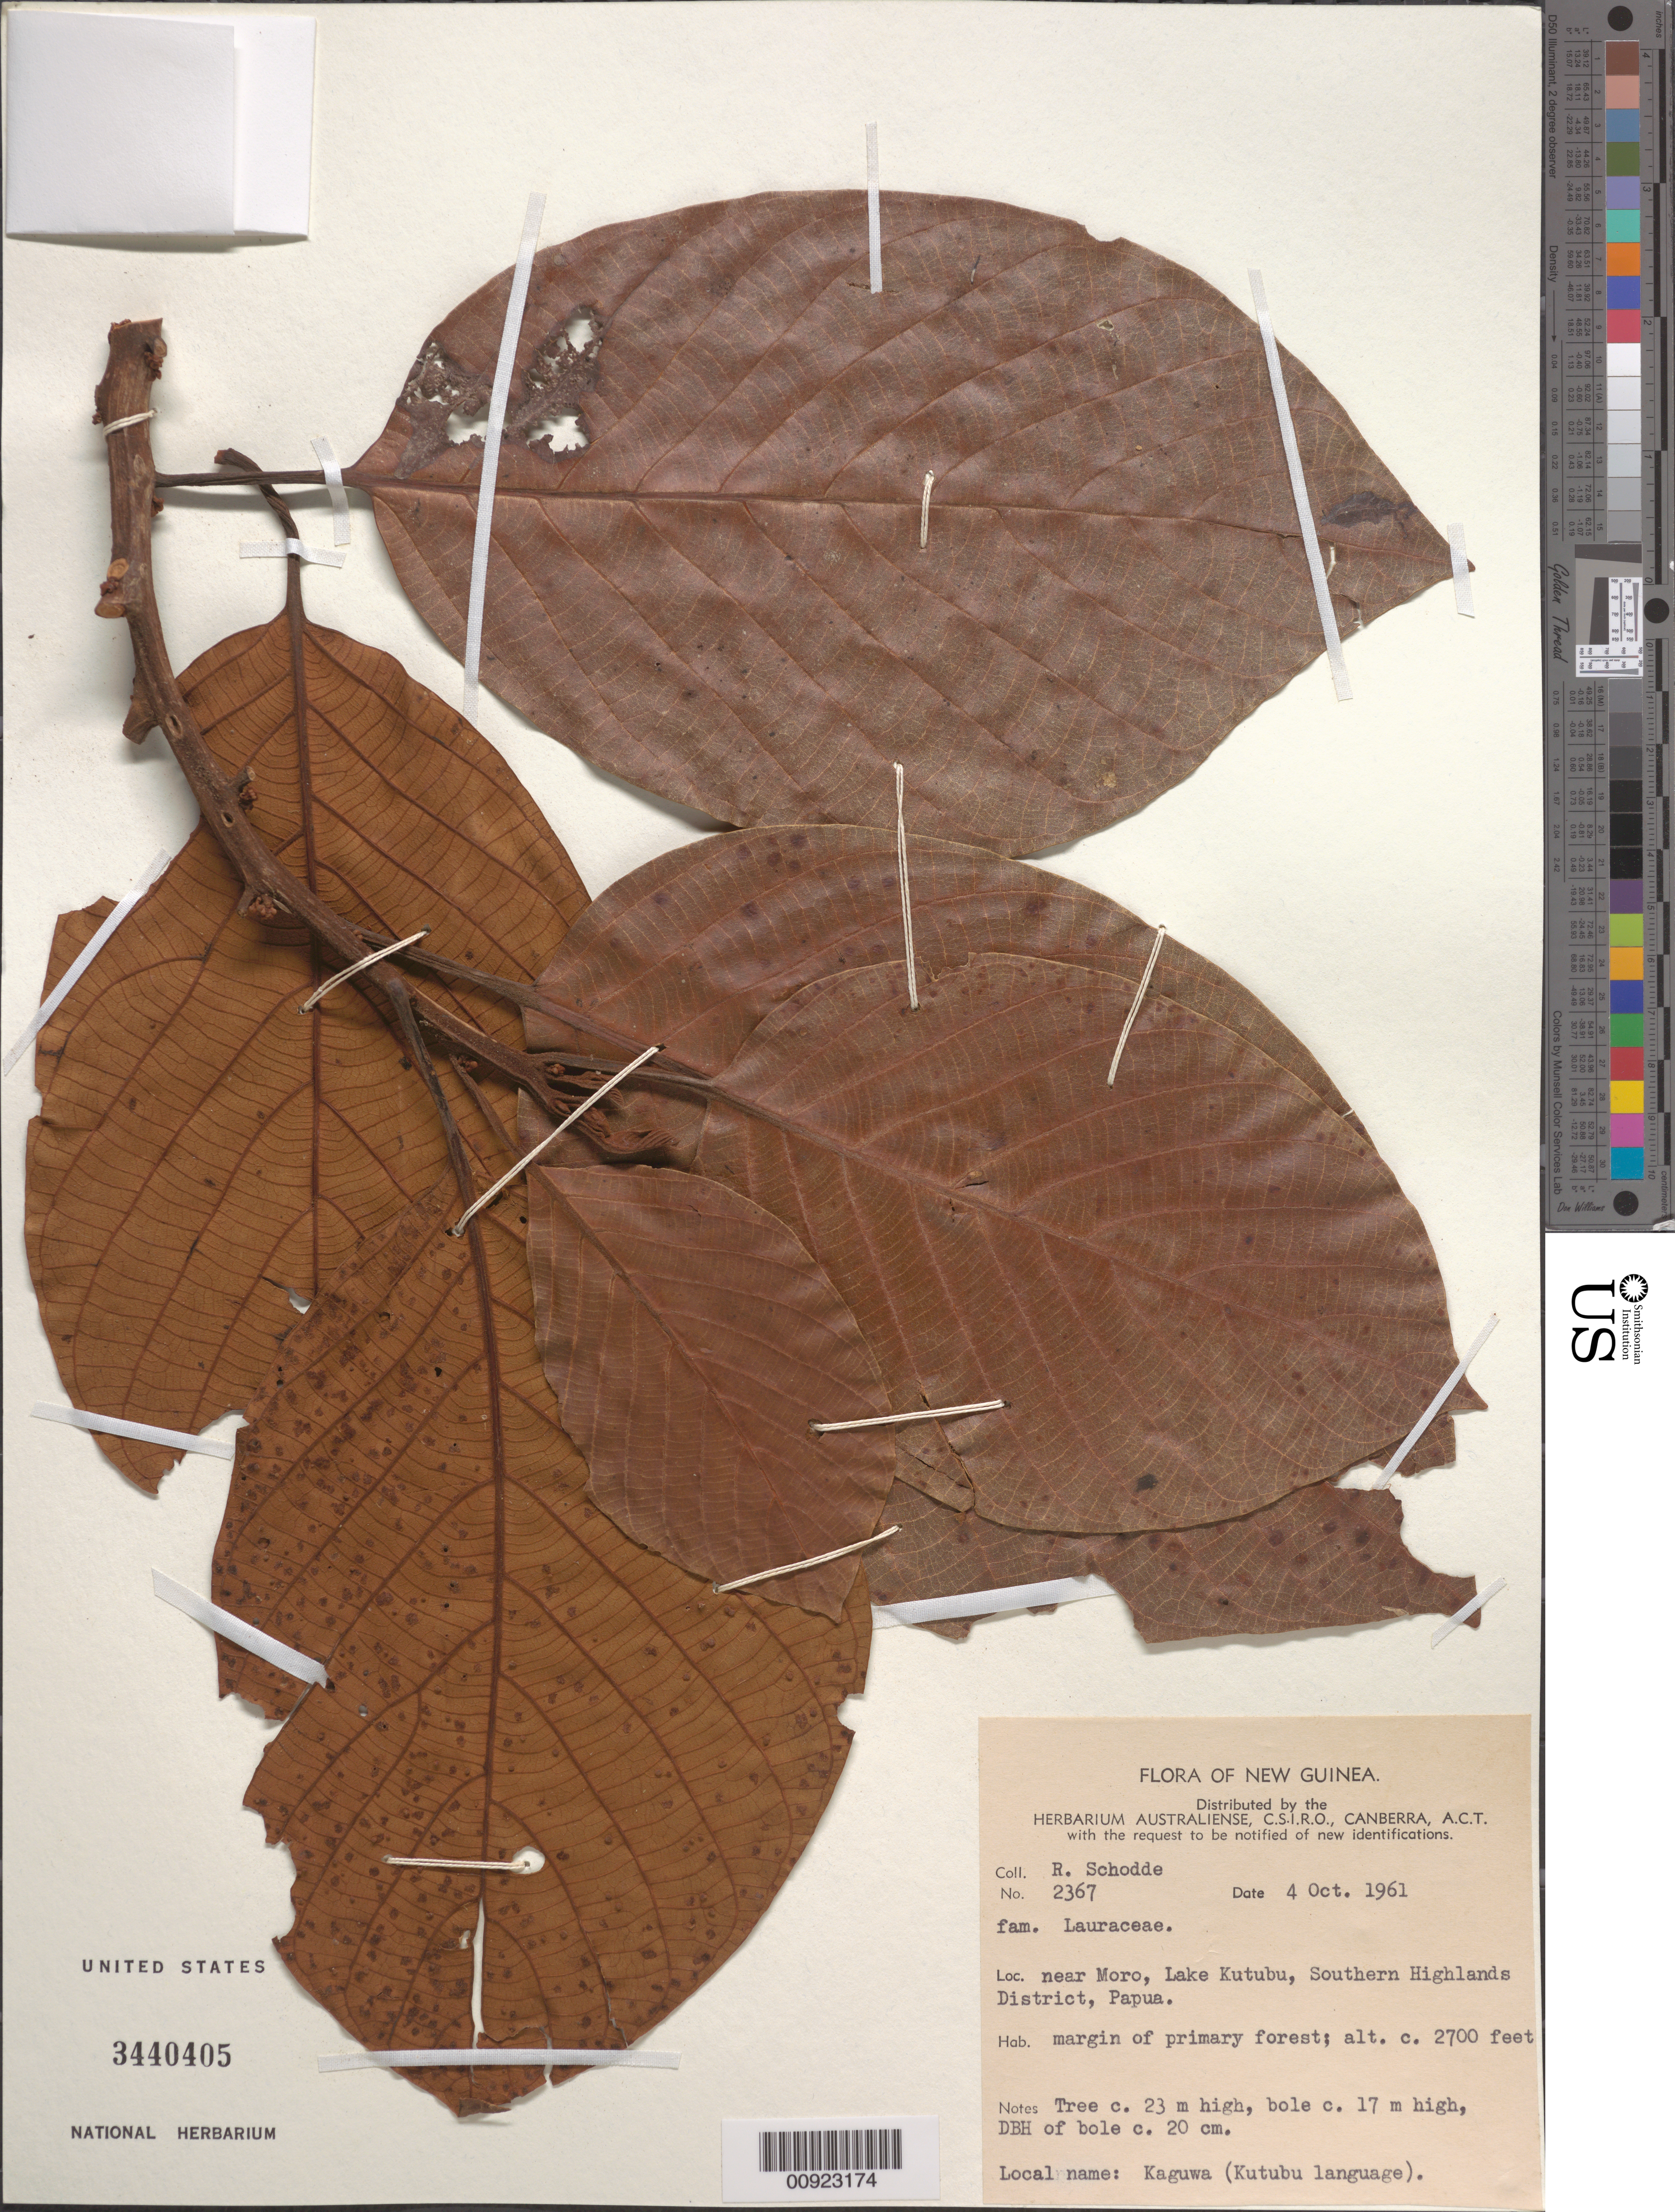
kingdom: Plantae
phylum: Tracheophyta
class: Magnoliopsida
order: Laurales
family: Lauraceae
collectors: R. Schodde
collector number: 2367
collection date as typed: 04 Oct 1961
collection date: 1961-10-04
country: Papua New Guinea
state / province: Southern Highlands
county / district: Lake Kutubu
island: New Guinea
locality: near Moro, Lake Kutubu, Southern Highlands District, Papua.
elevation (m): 823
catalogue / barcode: US 3440405